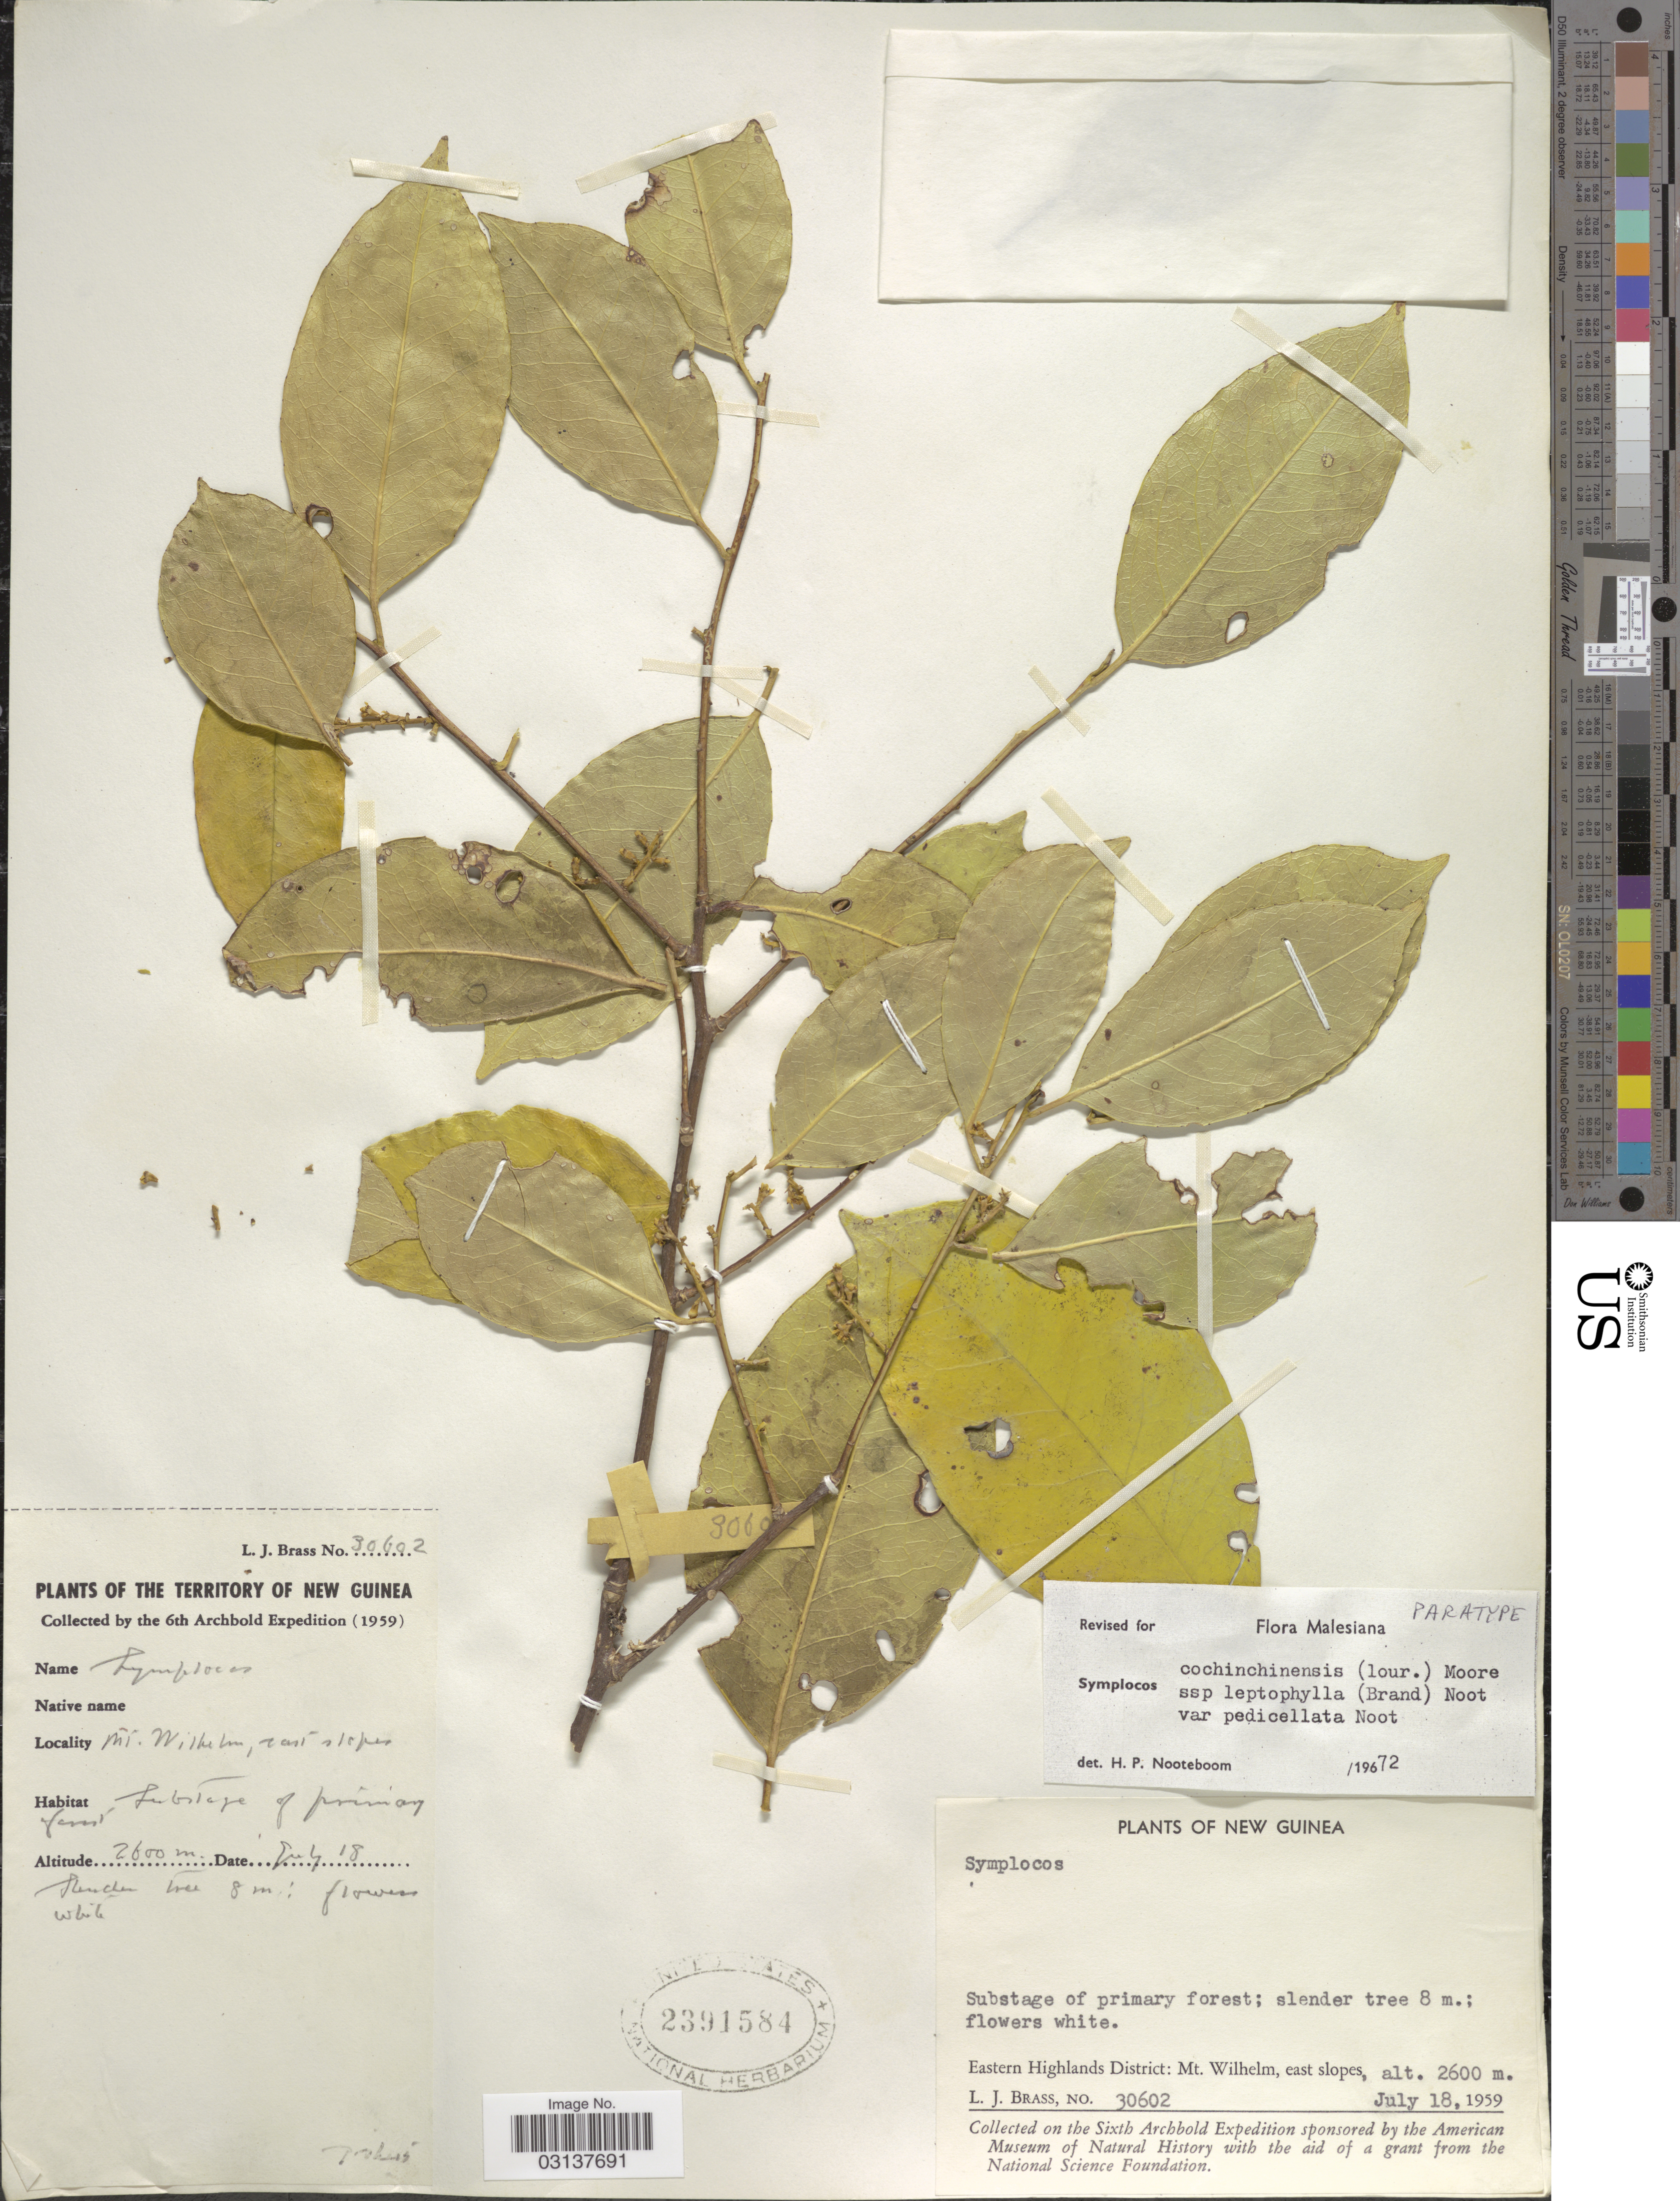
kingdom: Plantae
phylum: Tracheophyta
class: Magnoliopsida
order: Ericales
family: Symplocaceae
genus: Symplocos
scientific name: Symplocos cochinchinensis var. pedicellata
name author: Noot.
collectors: L. J. Brass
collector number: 30602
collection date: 1959-07-18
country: Papua New Guinea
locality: New Guinea, Eastern Highlands District: Mt. Wilhelm, east slopes.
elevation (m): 2600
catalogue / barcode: US 2391584